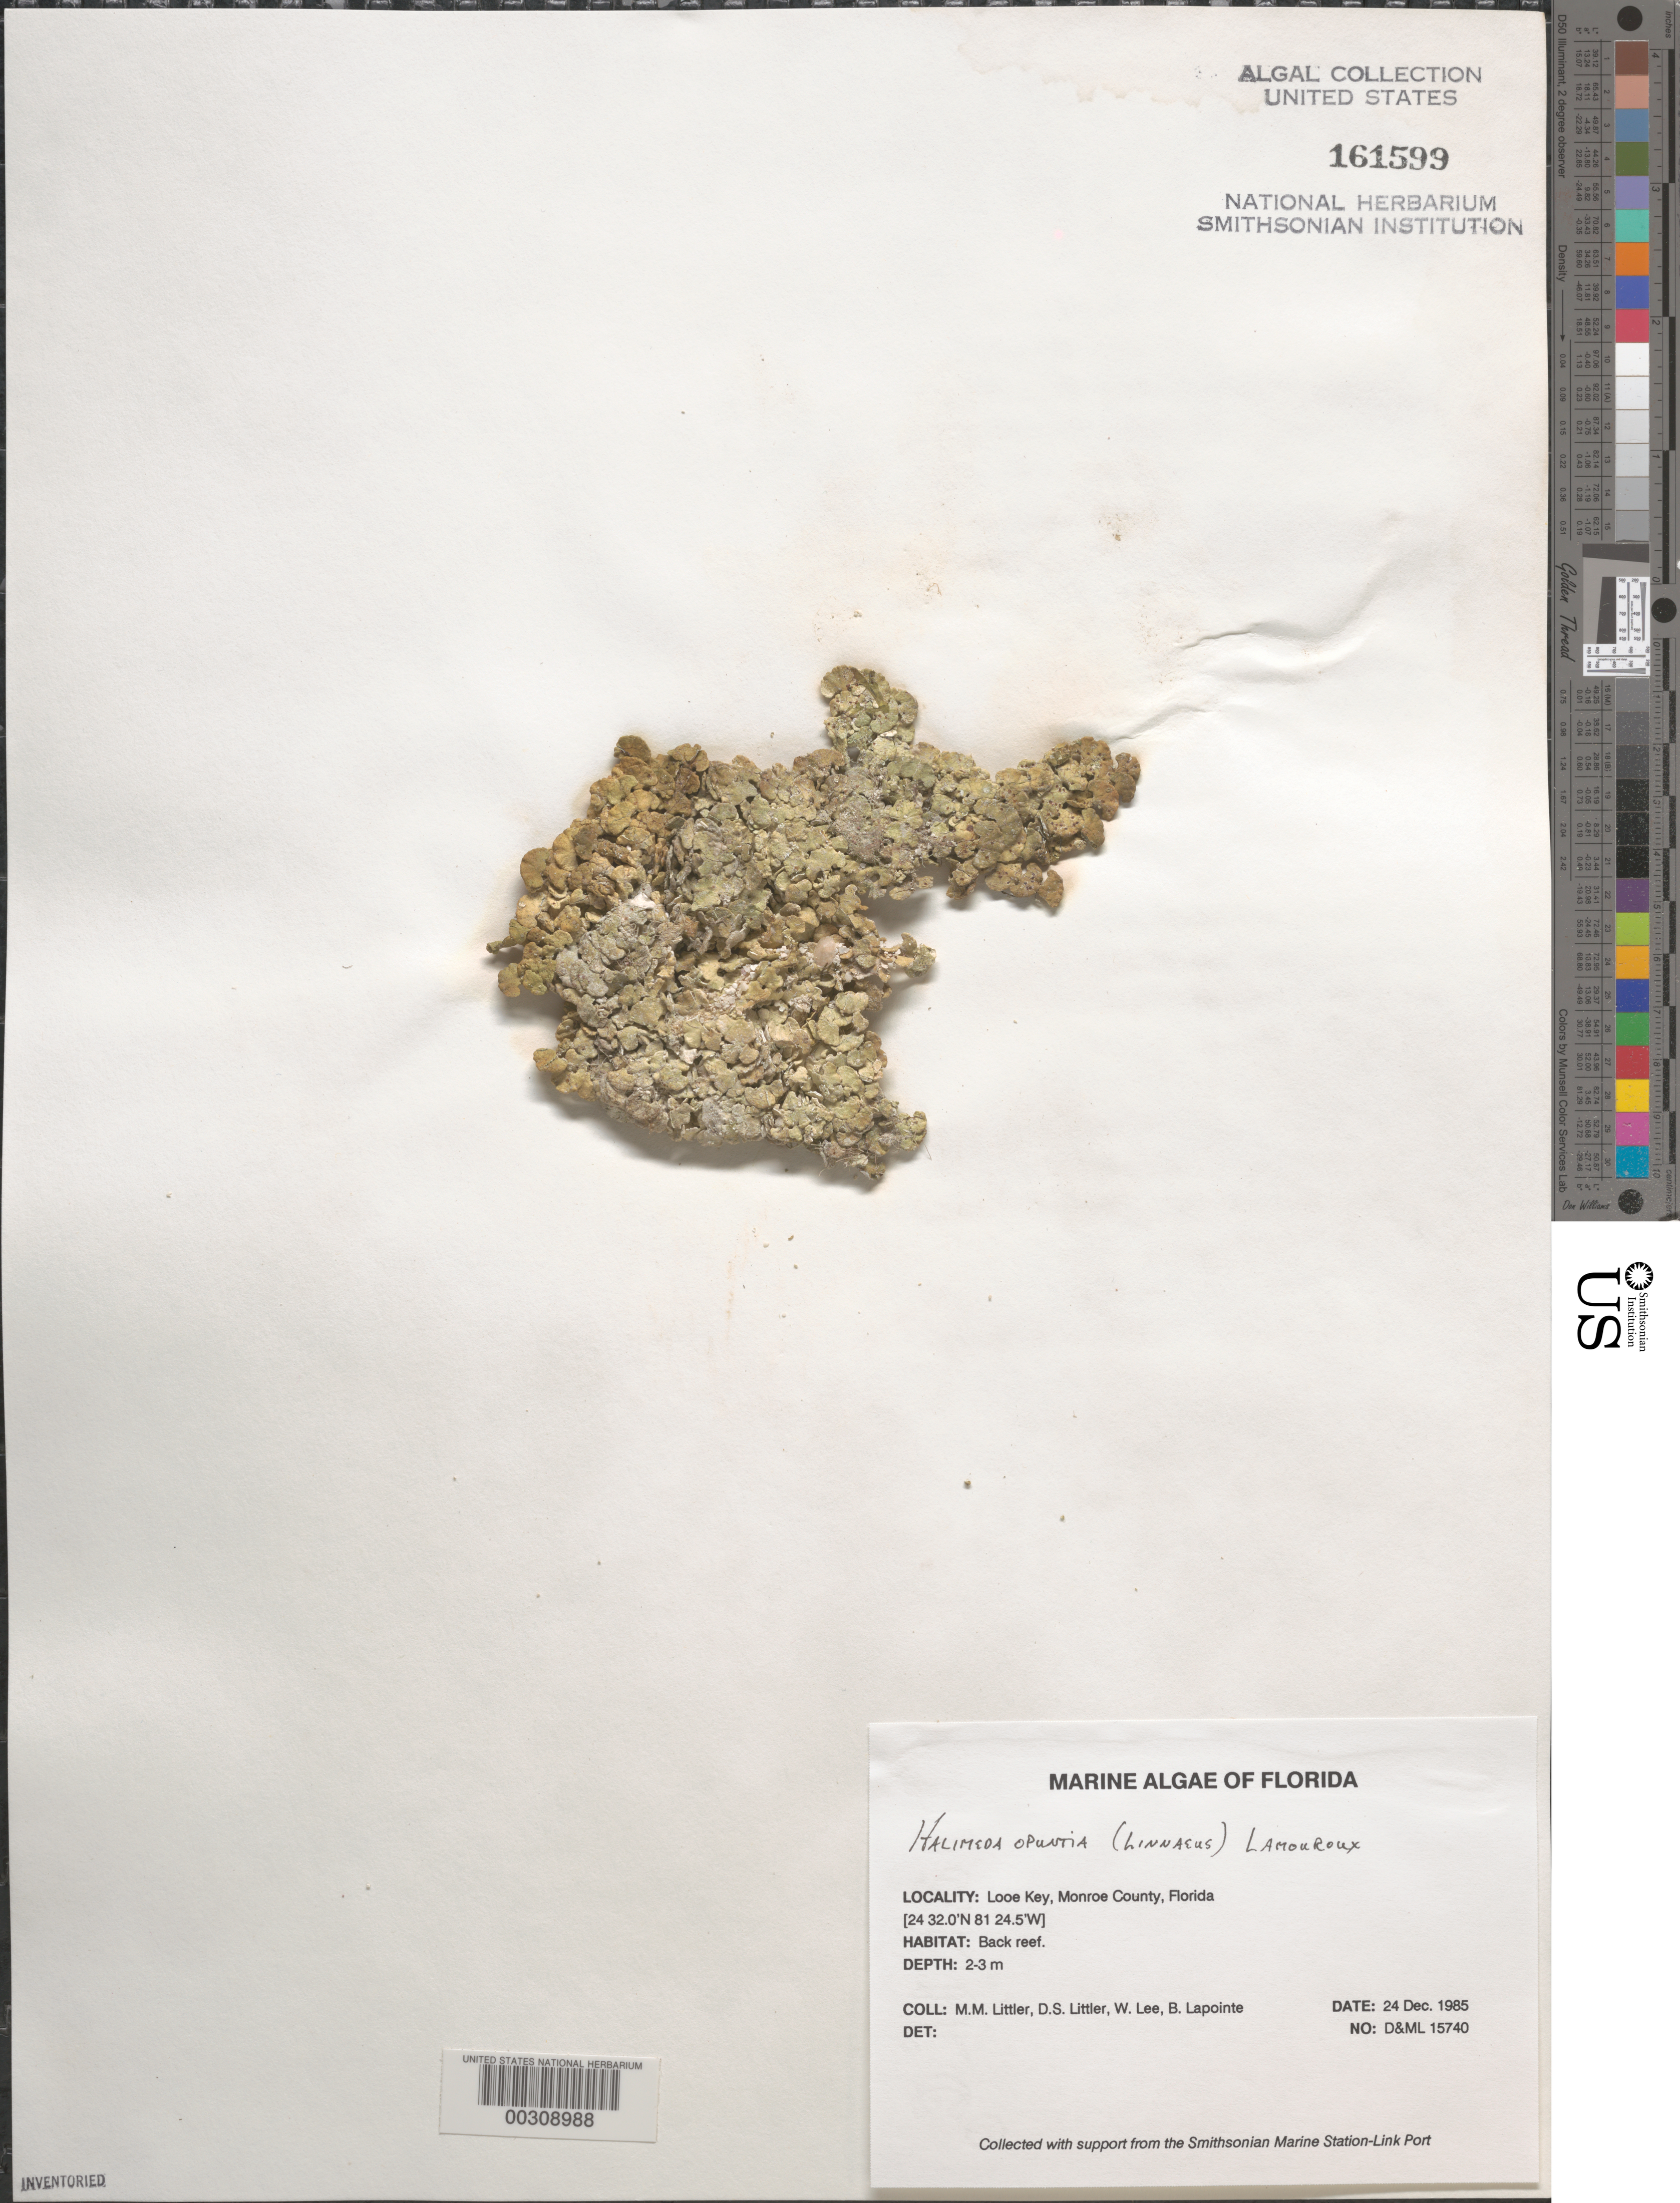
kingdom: Plantae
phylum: Chlorophyta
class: Ulvophyceae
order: Bryopsidales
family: Halimedaceae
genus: Halimeda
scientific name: Halimeda opuntia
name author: (L.) J.V.Lamouroux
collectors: M. M. Littler, D. S. Littler, W. Lee & B. Lapointe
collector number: D&ML 15740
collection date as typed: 24 Dec 1985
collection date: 1985-12-24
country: United States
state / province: Florida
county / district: Monroe County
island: Looe Key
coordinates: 24 32.0' N, 81 24.5' W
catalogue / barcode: US 161599